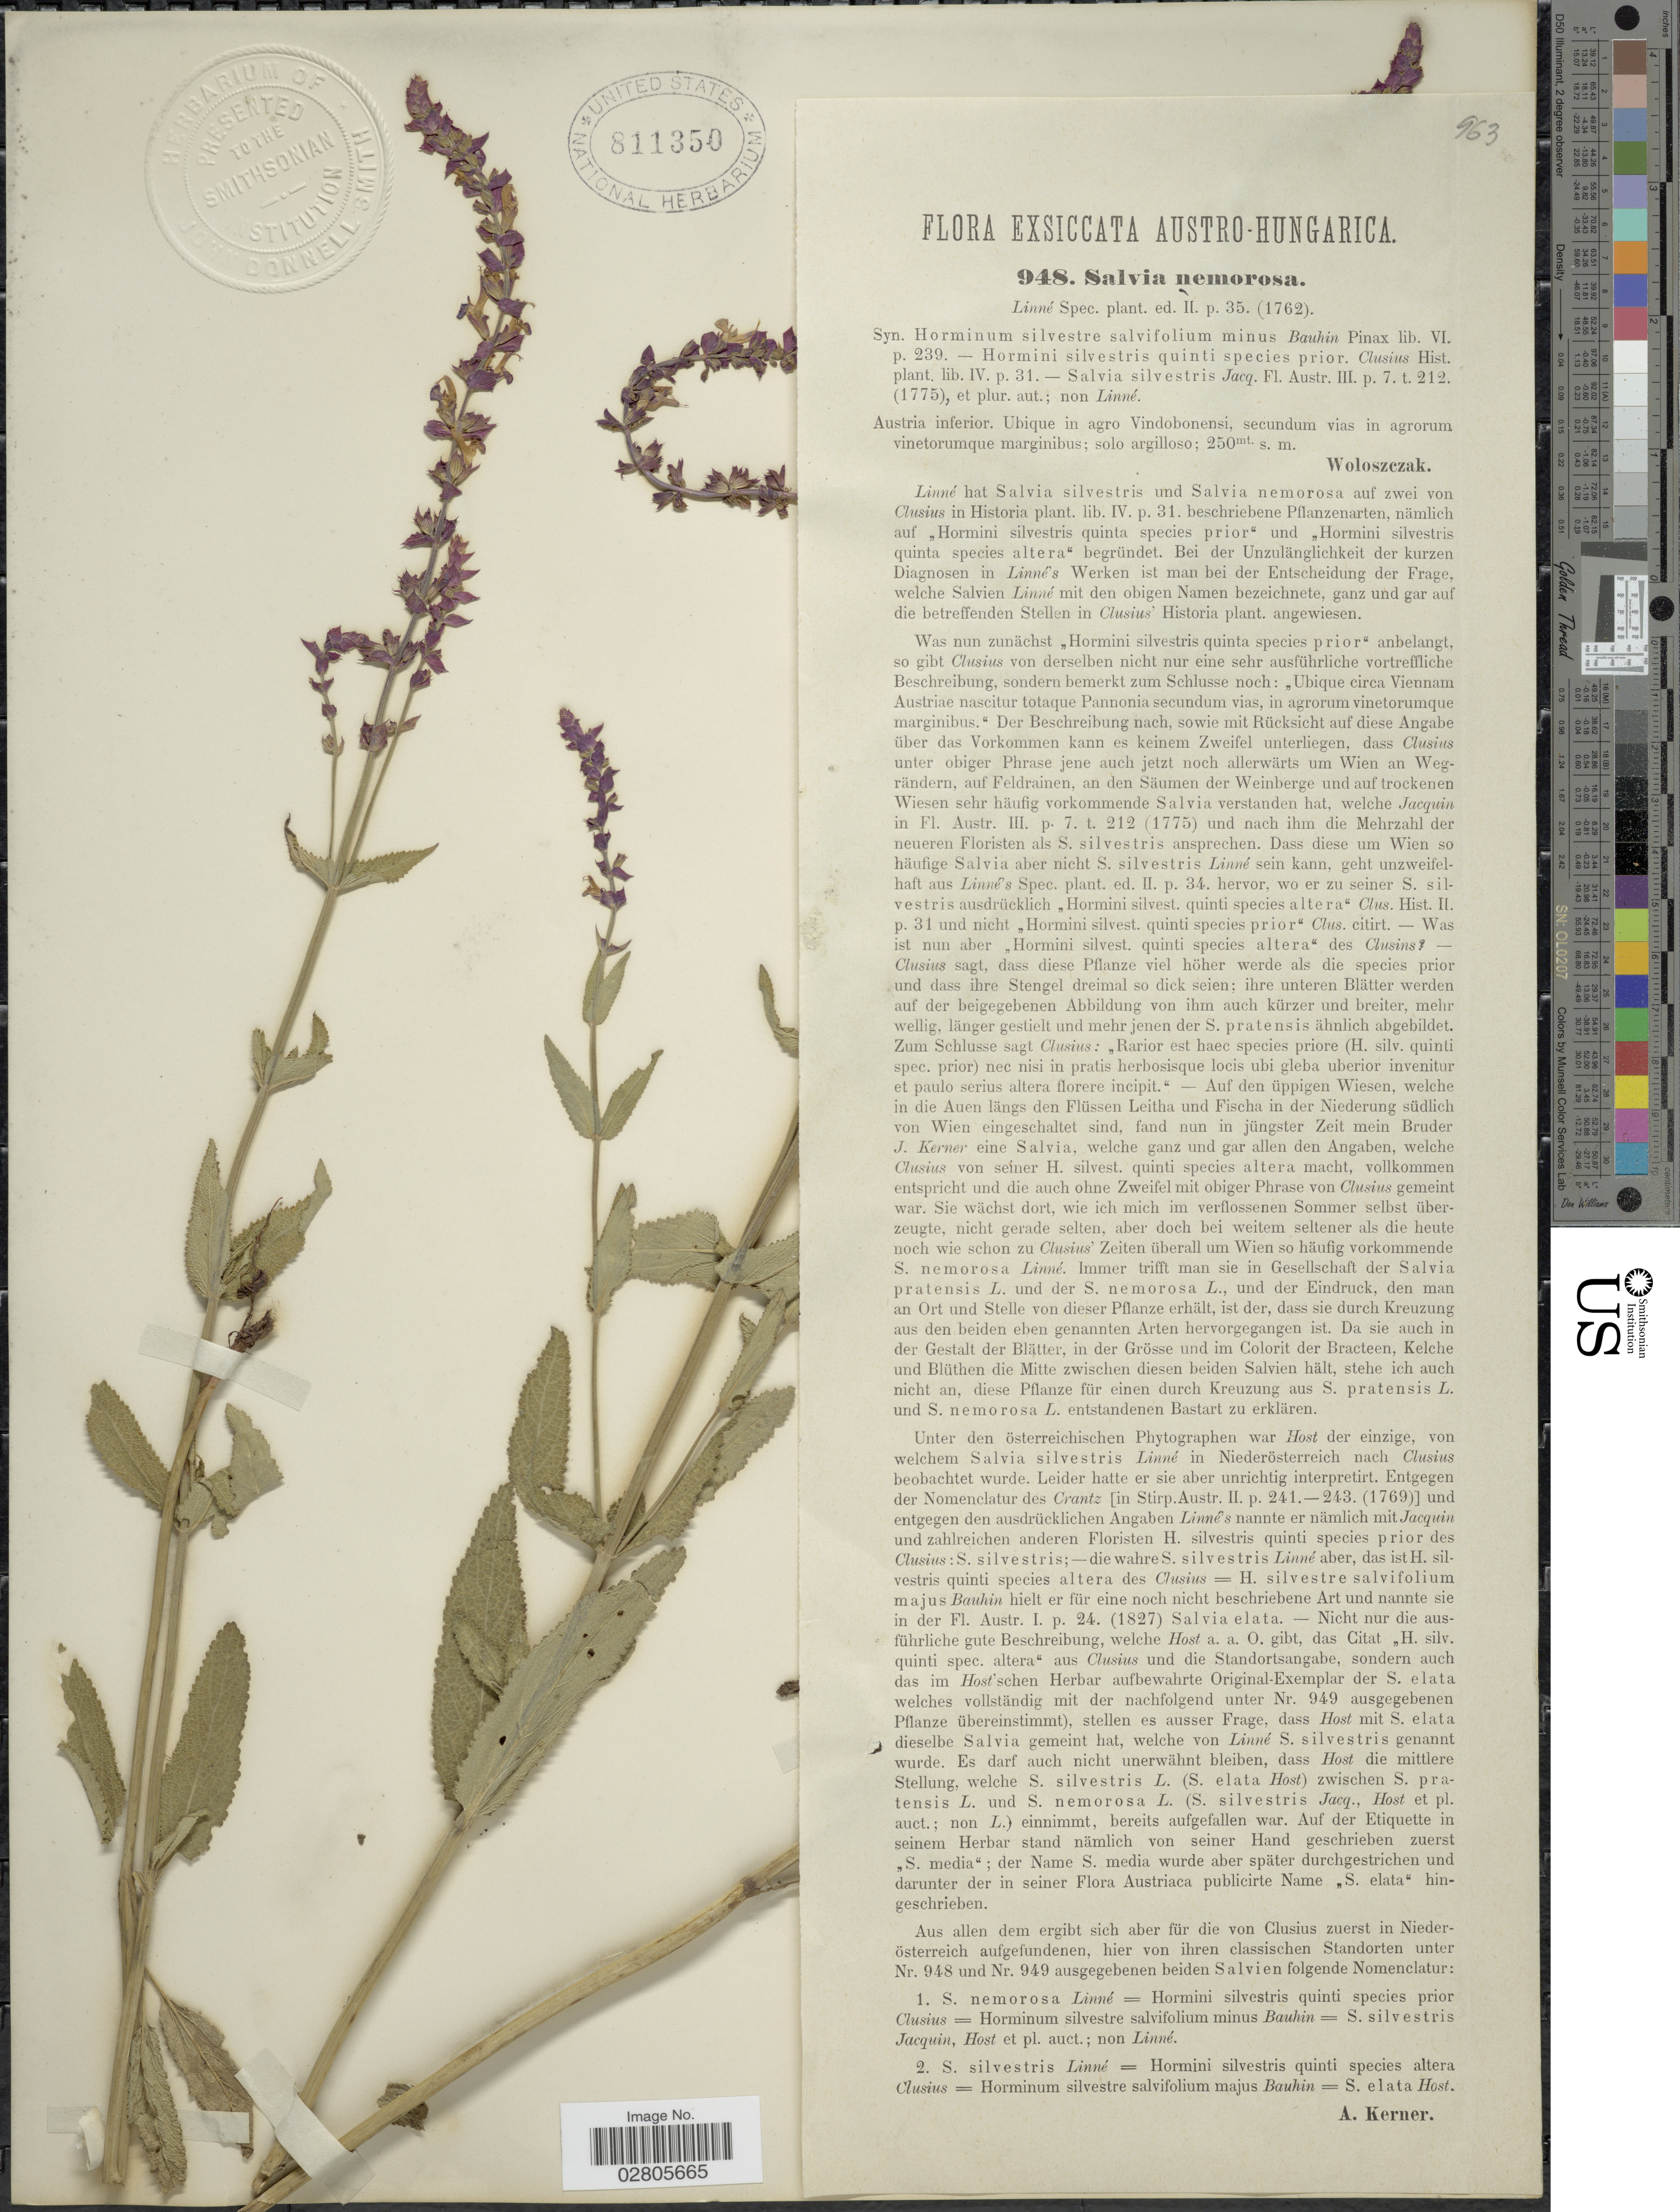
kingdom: Plantae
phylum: Tracheophyta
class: Magnoliopsida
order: Lamiales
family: Lamiaceae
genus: Salvia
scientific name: Salvia nemorosa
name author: L.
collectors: Woloszczak, E.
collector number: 948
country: Austria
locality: Austro-Hungarica. Austria inferior. Ubique in agro Vindobonensi, secundum vias in agrorum vinetorumque marginibus; solo argilloso.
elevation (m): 250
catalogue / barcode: US 811350